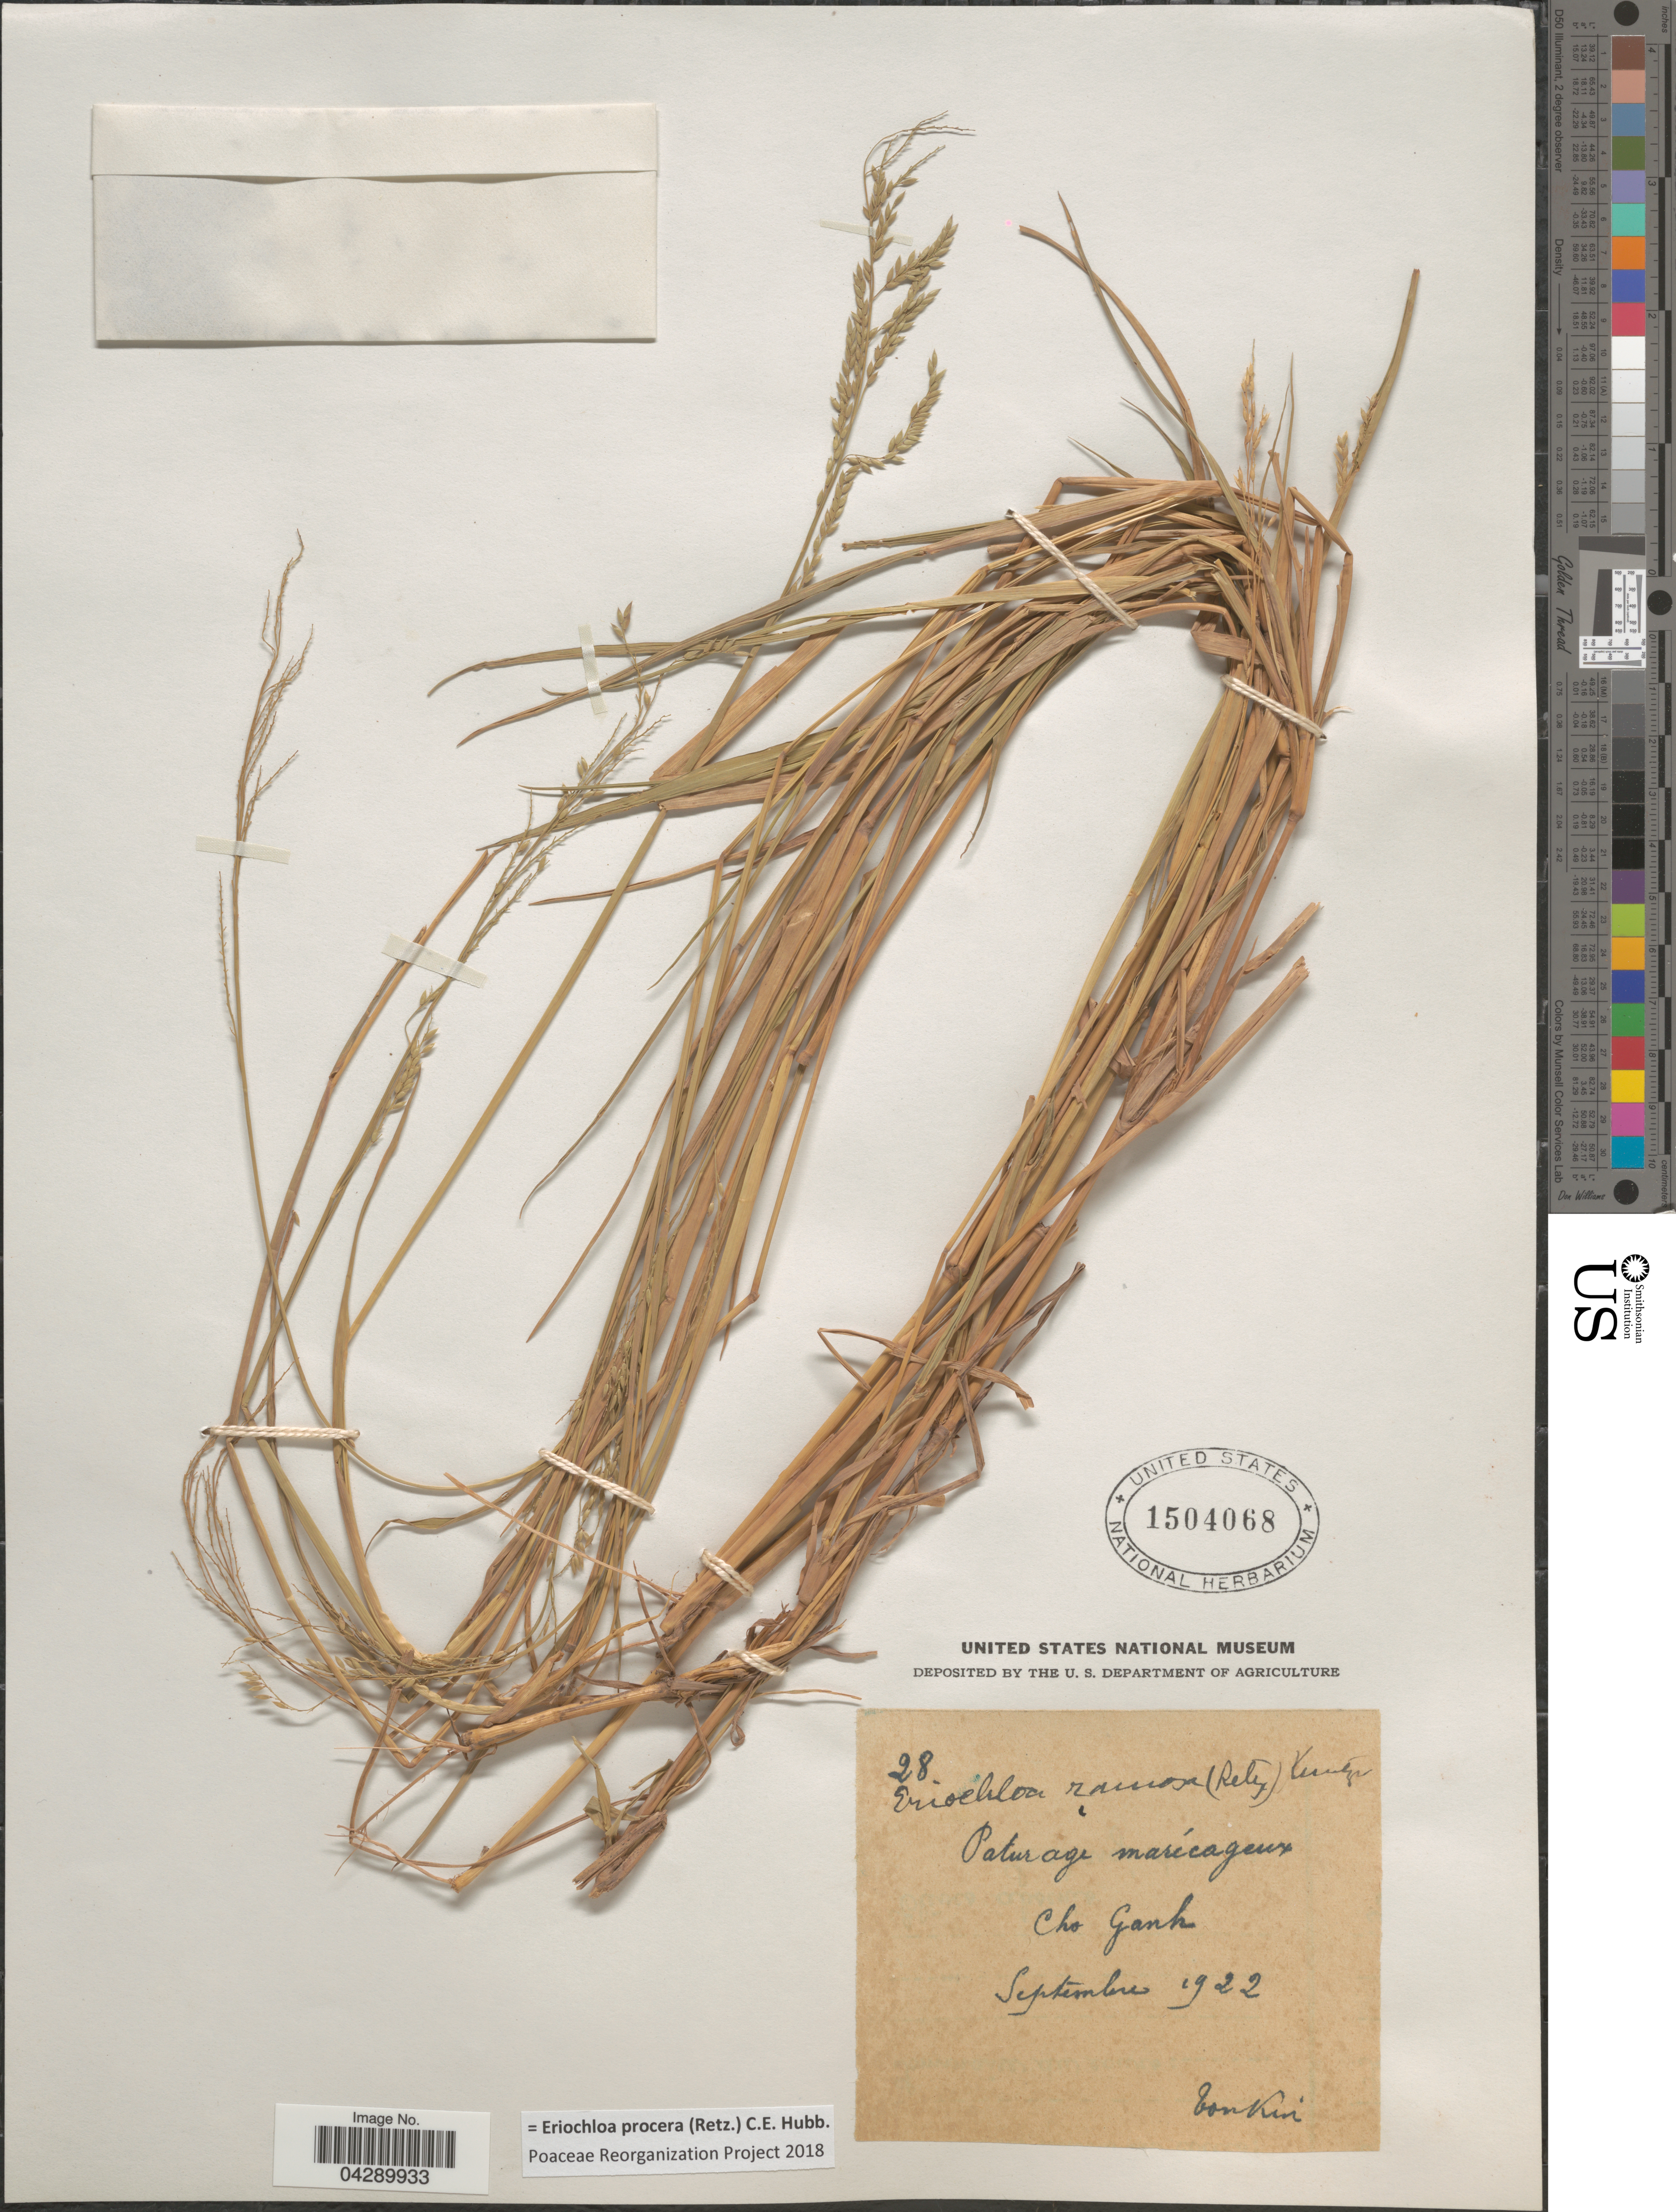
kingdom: Plantae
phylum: Tracheophyta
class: Liliopsida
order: Poales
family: Poaceae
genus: Eriochloa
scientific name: Eriochloa procera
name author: (Retz.) C.E. Hubb.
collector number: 28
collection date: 1922-09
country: Vietnam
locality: Paturage marécageux. Cho Ganh. Tonkin.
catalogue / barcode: US 1504068